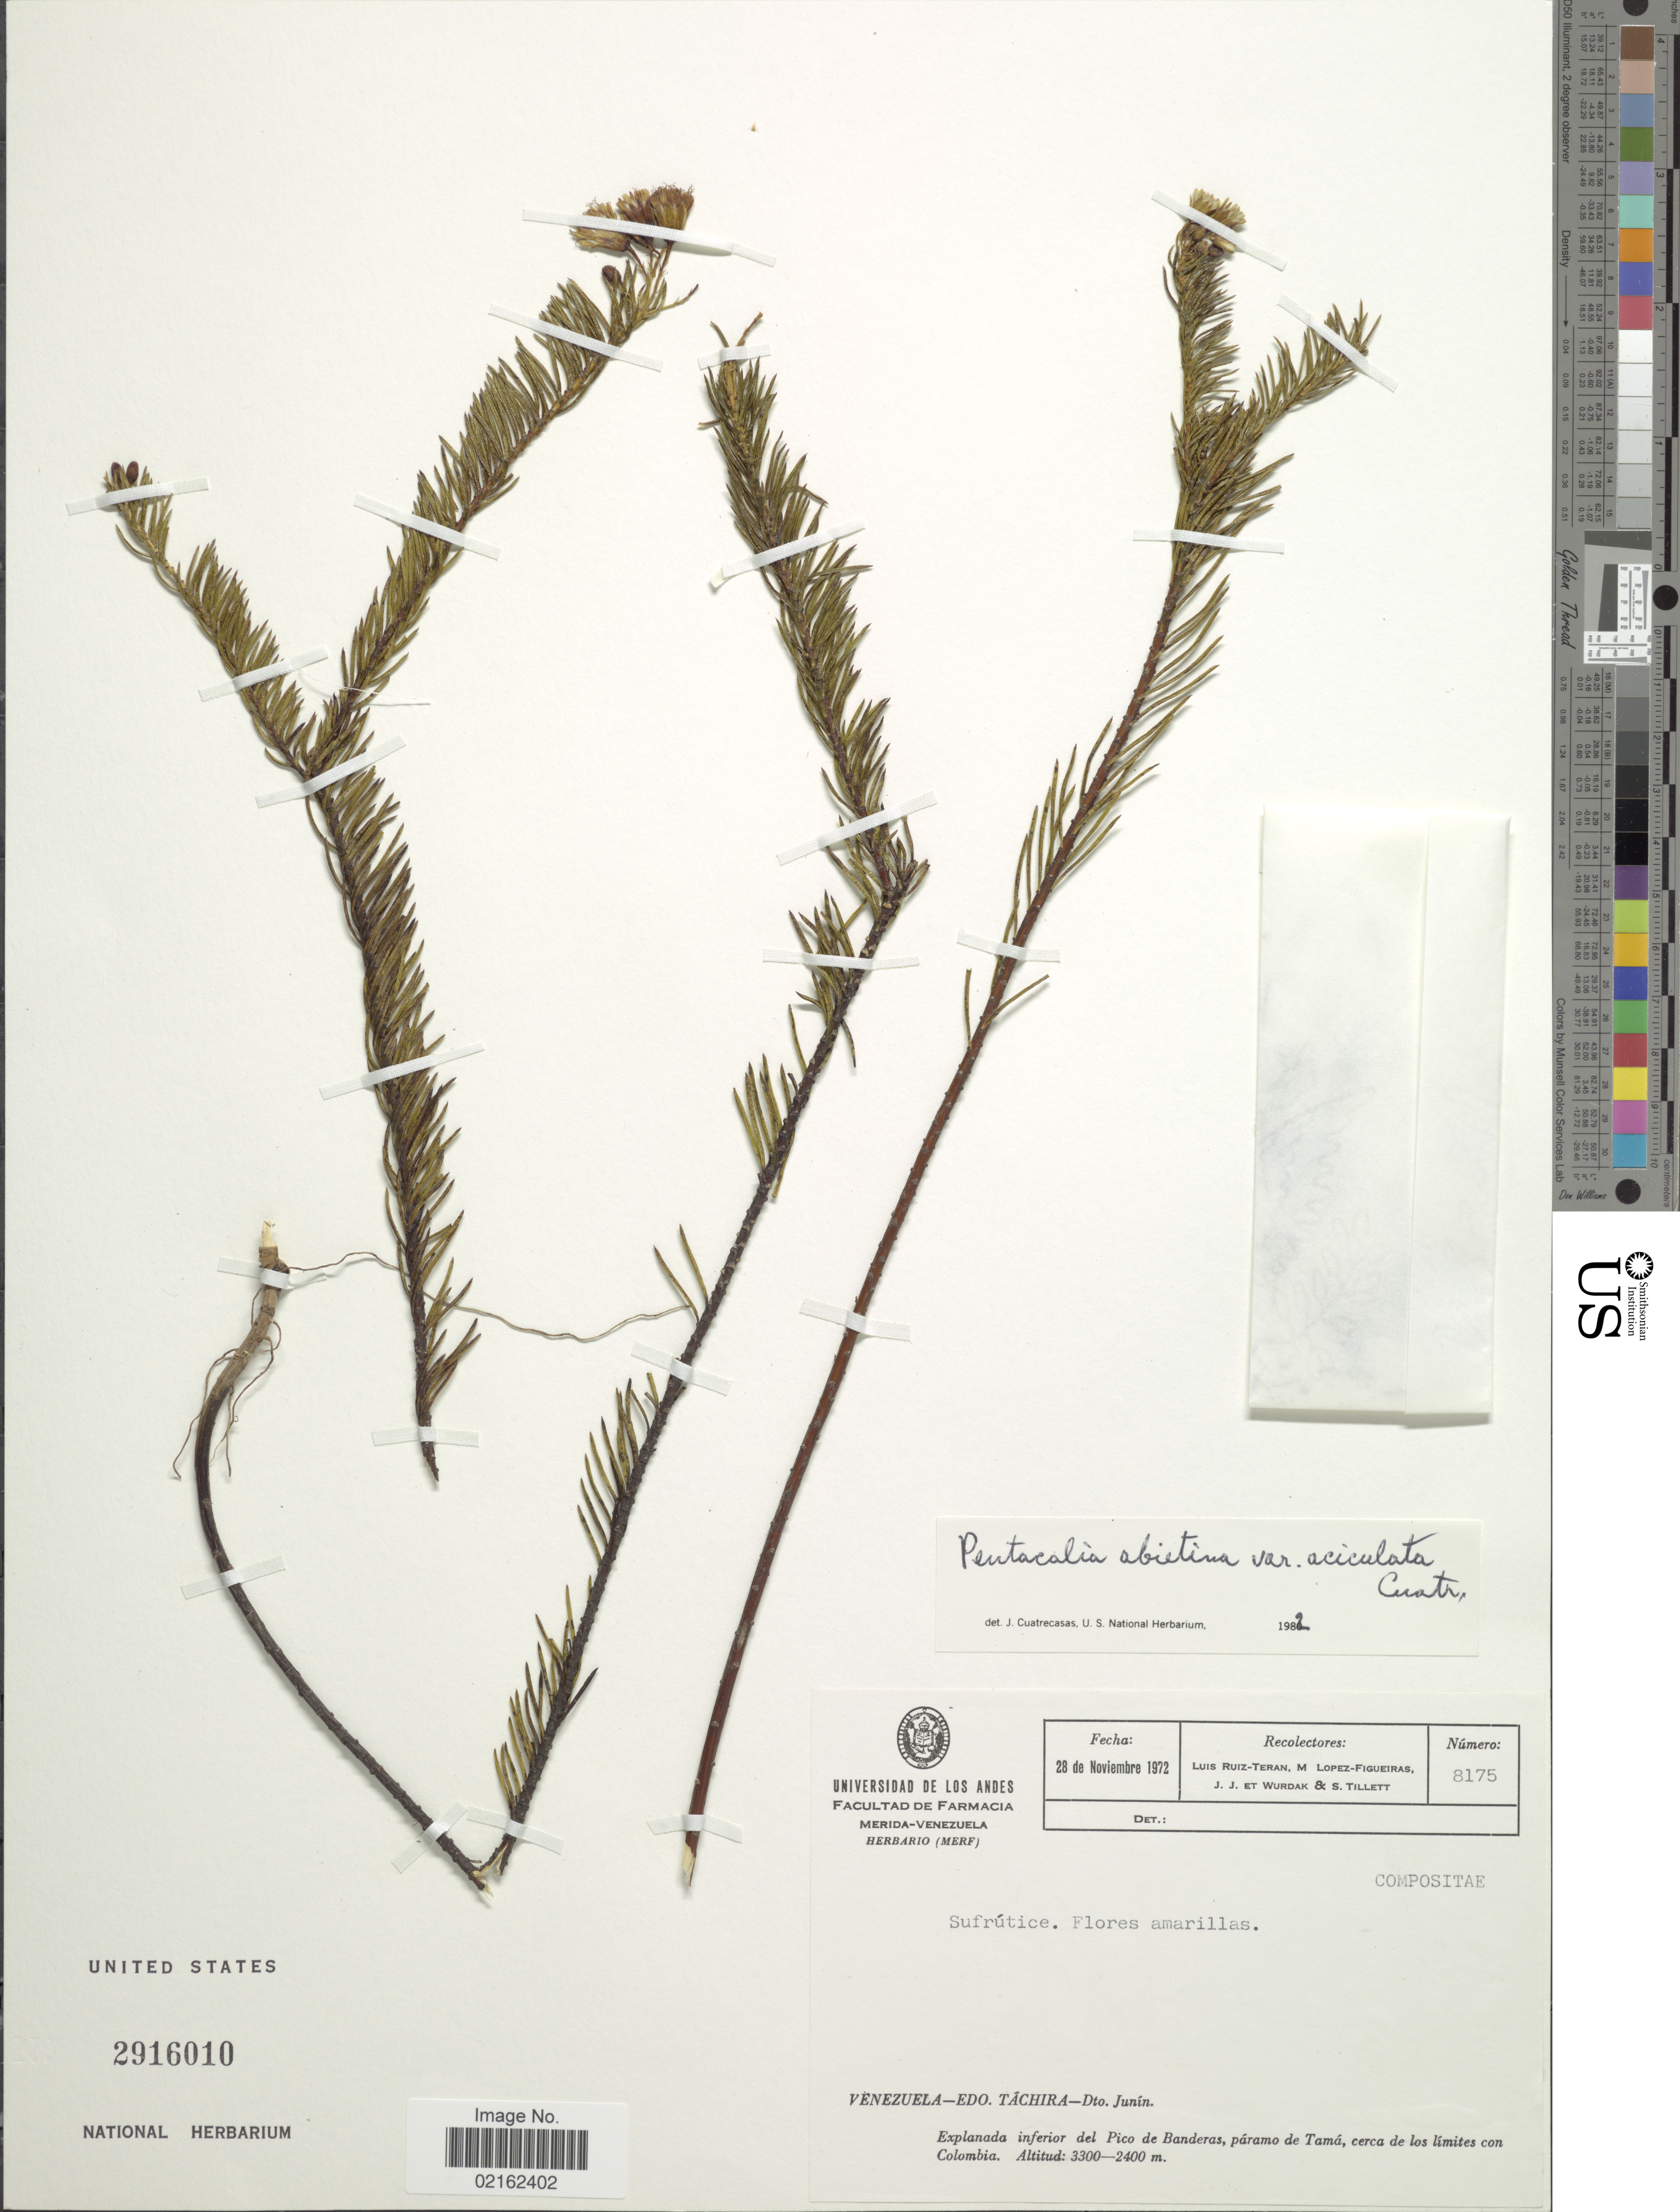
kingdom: Plantae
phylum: Tracheophyta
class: Magnoliopsida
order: Asterales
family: Asteraceae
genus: Pentacalia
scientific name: Pentacalia abietina var. aciculata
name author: (Cuatrec.) Cuatrec.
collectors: L. Teran, M. Lopéz-F., J. J. Wurdack & S. S. Tillett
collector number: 8175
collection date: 1972-11-28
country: Venezuela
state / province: Tachira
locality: Dto. Junin, inferior del Pico de Banderas, paramo de Tama, cerca de los limites con Colombia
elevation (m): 2400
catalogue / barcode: US 2916010